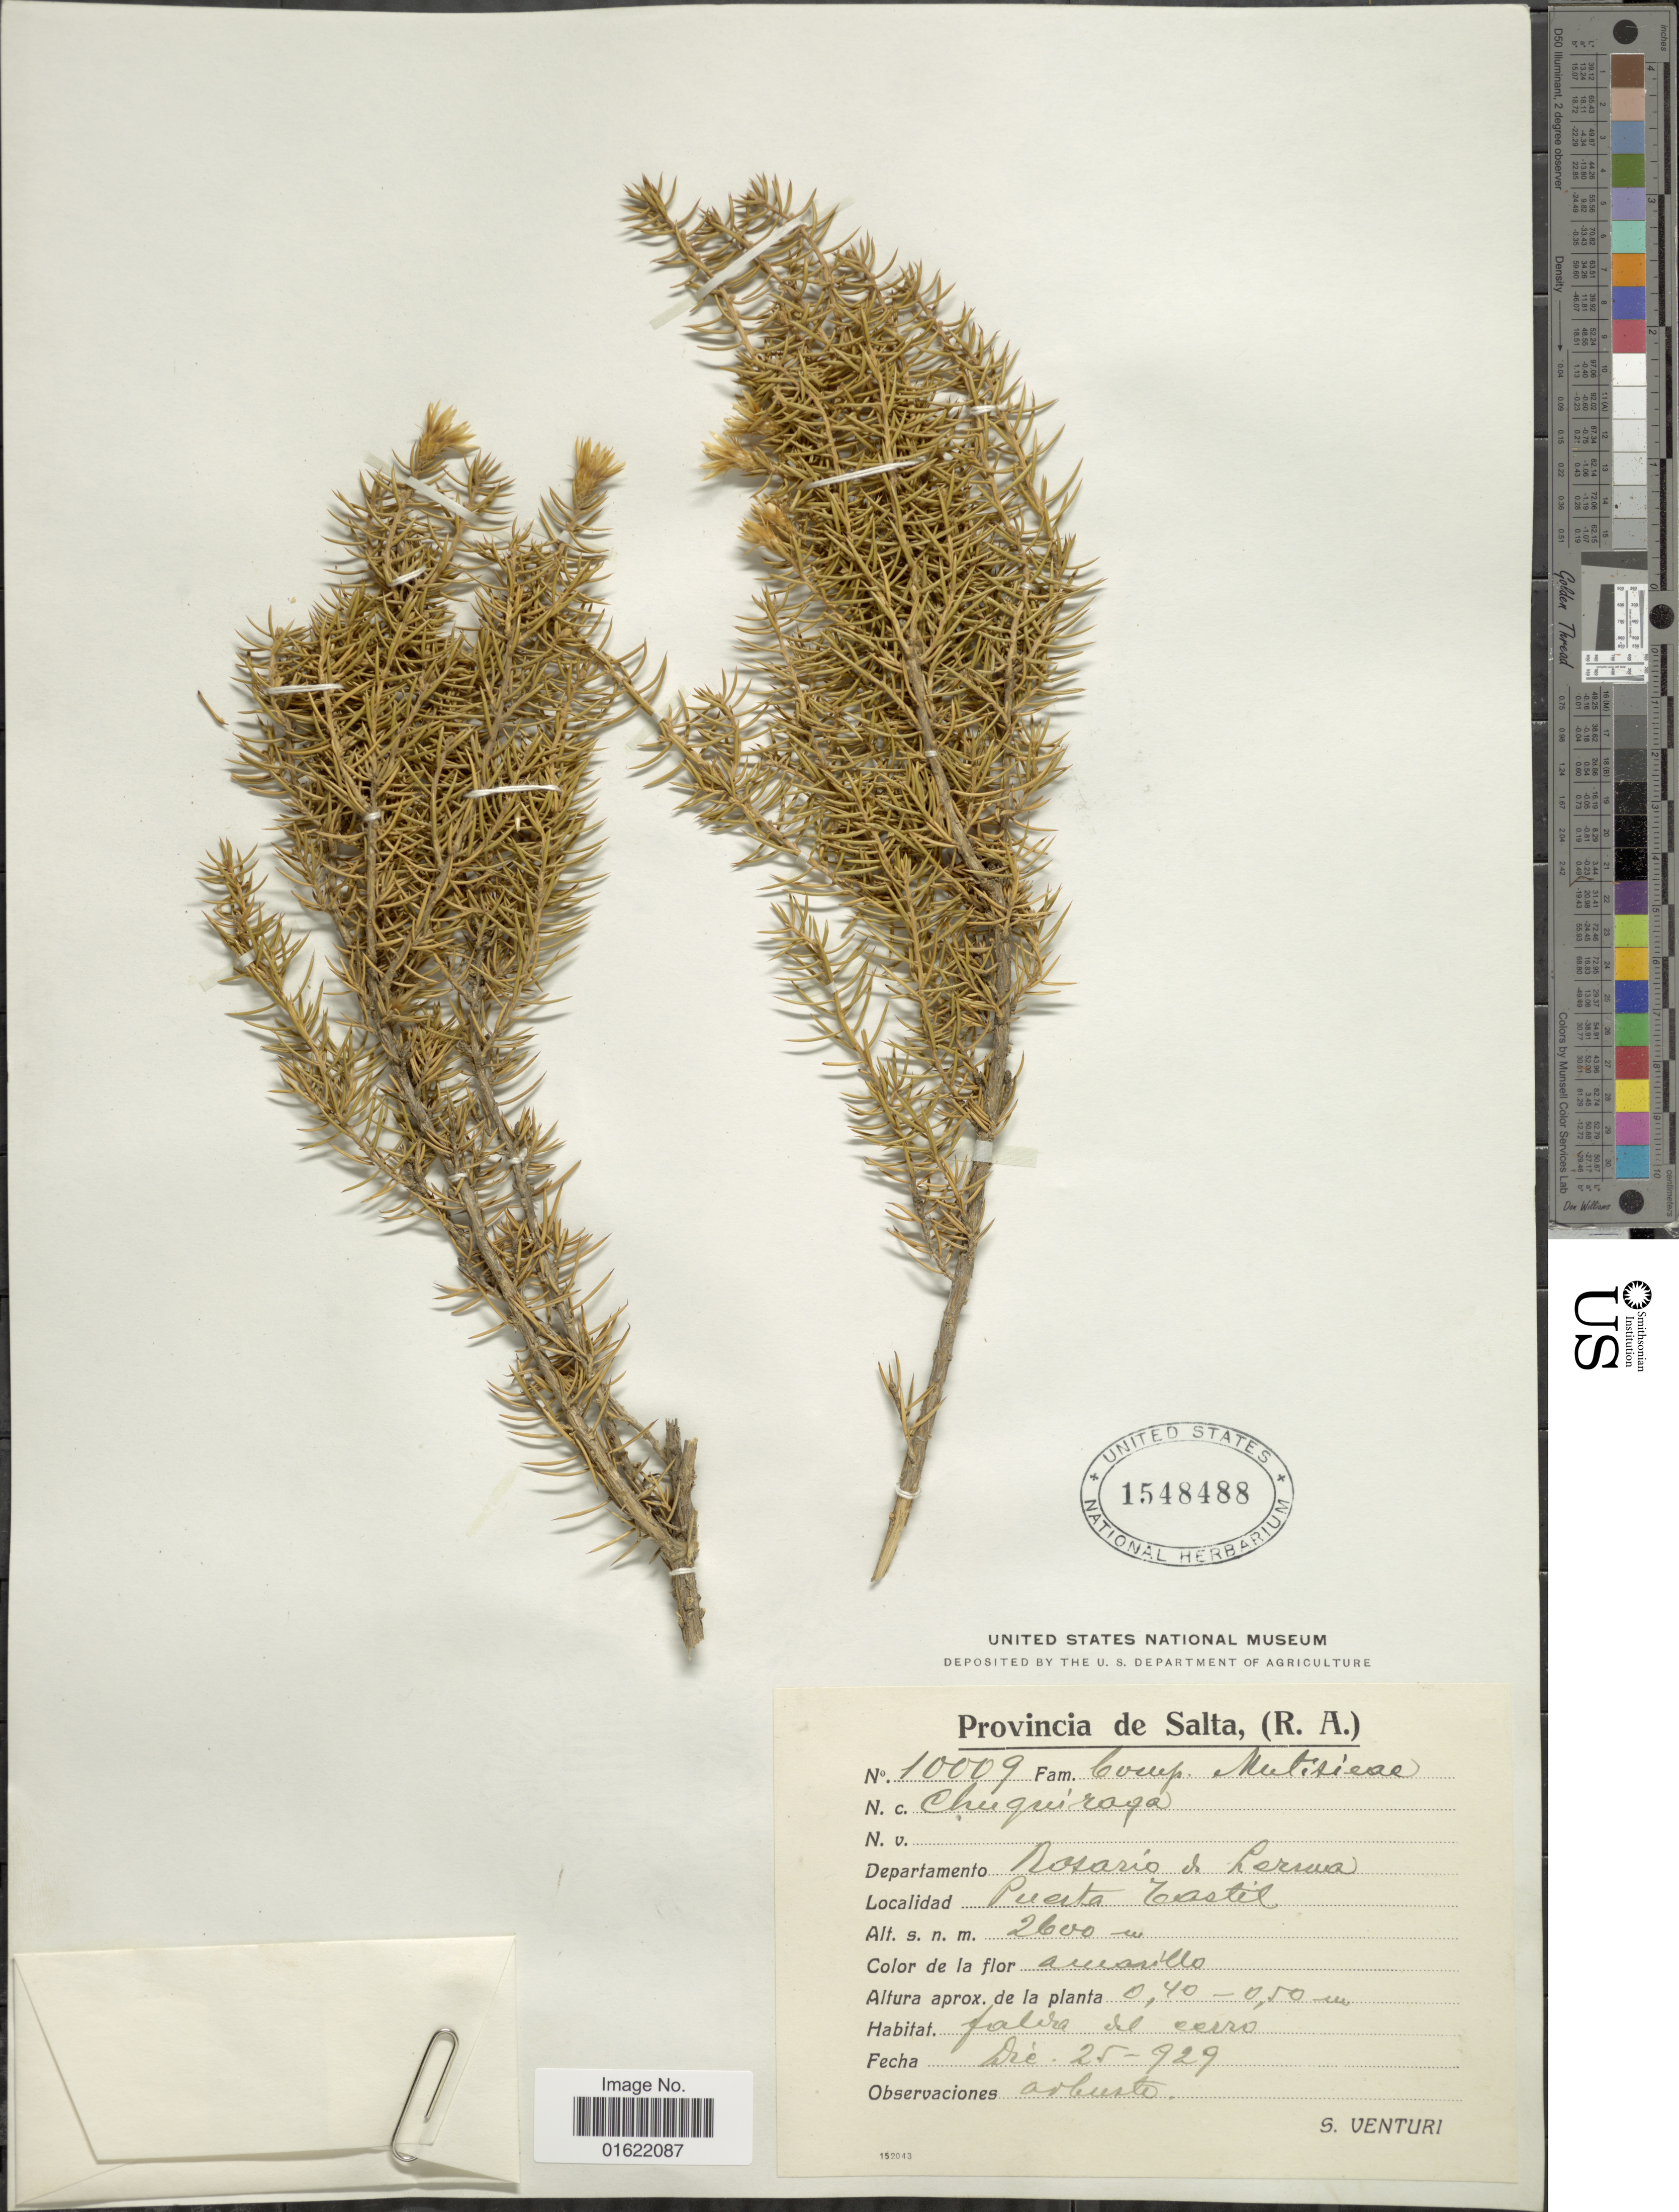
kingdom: Plantae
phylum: Tracheophyta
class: Magnoliopsida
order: Asterales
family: Asteraceae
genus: Chuquiraga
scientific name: Chuquiraga sp.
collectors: S. Venturi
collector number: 10009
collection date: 1929-12-25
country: Argentina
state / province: Salta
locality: Provincia de Salta, R. A. Nosario de Lerura. Puerta Castil.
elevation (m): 2600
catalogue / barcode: US 1548488